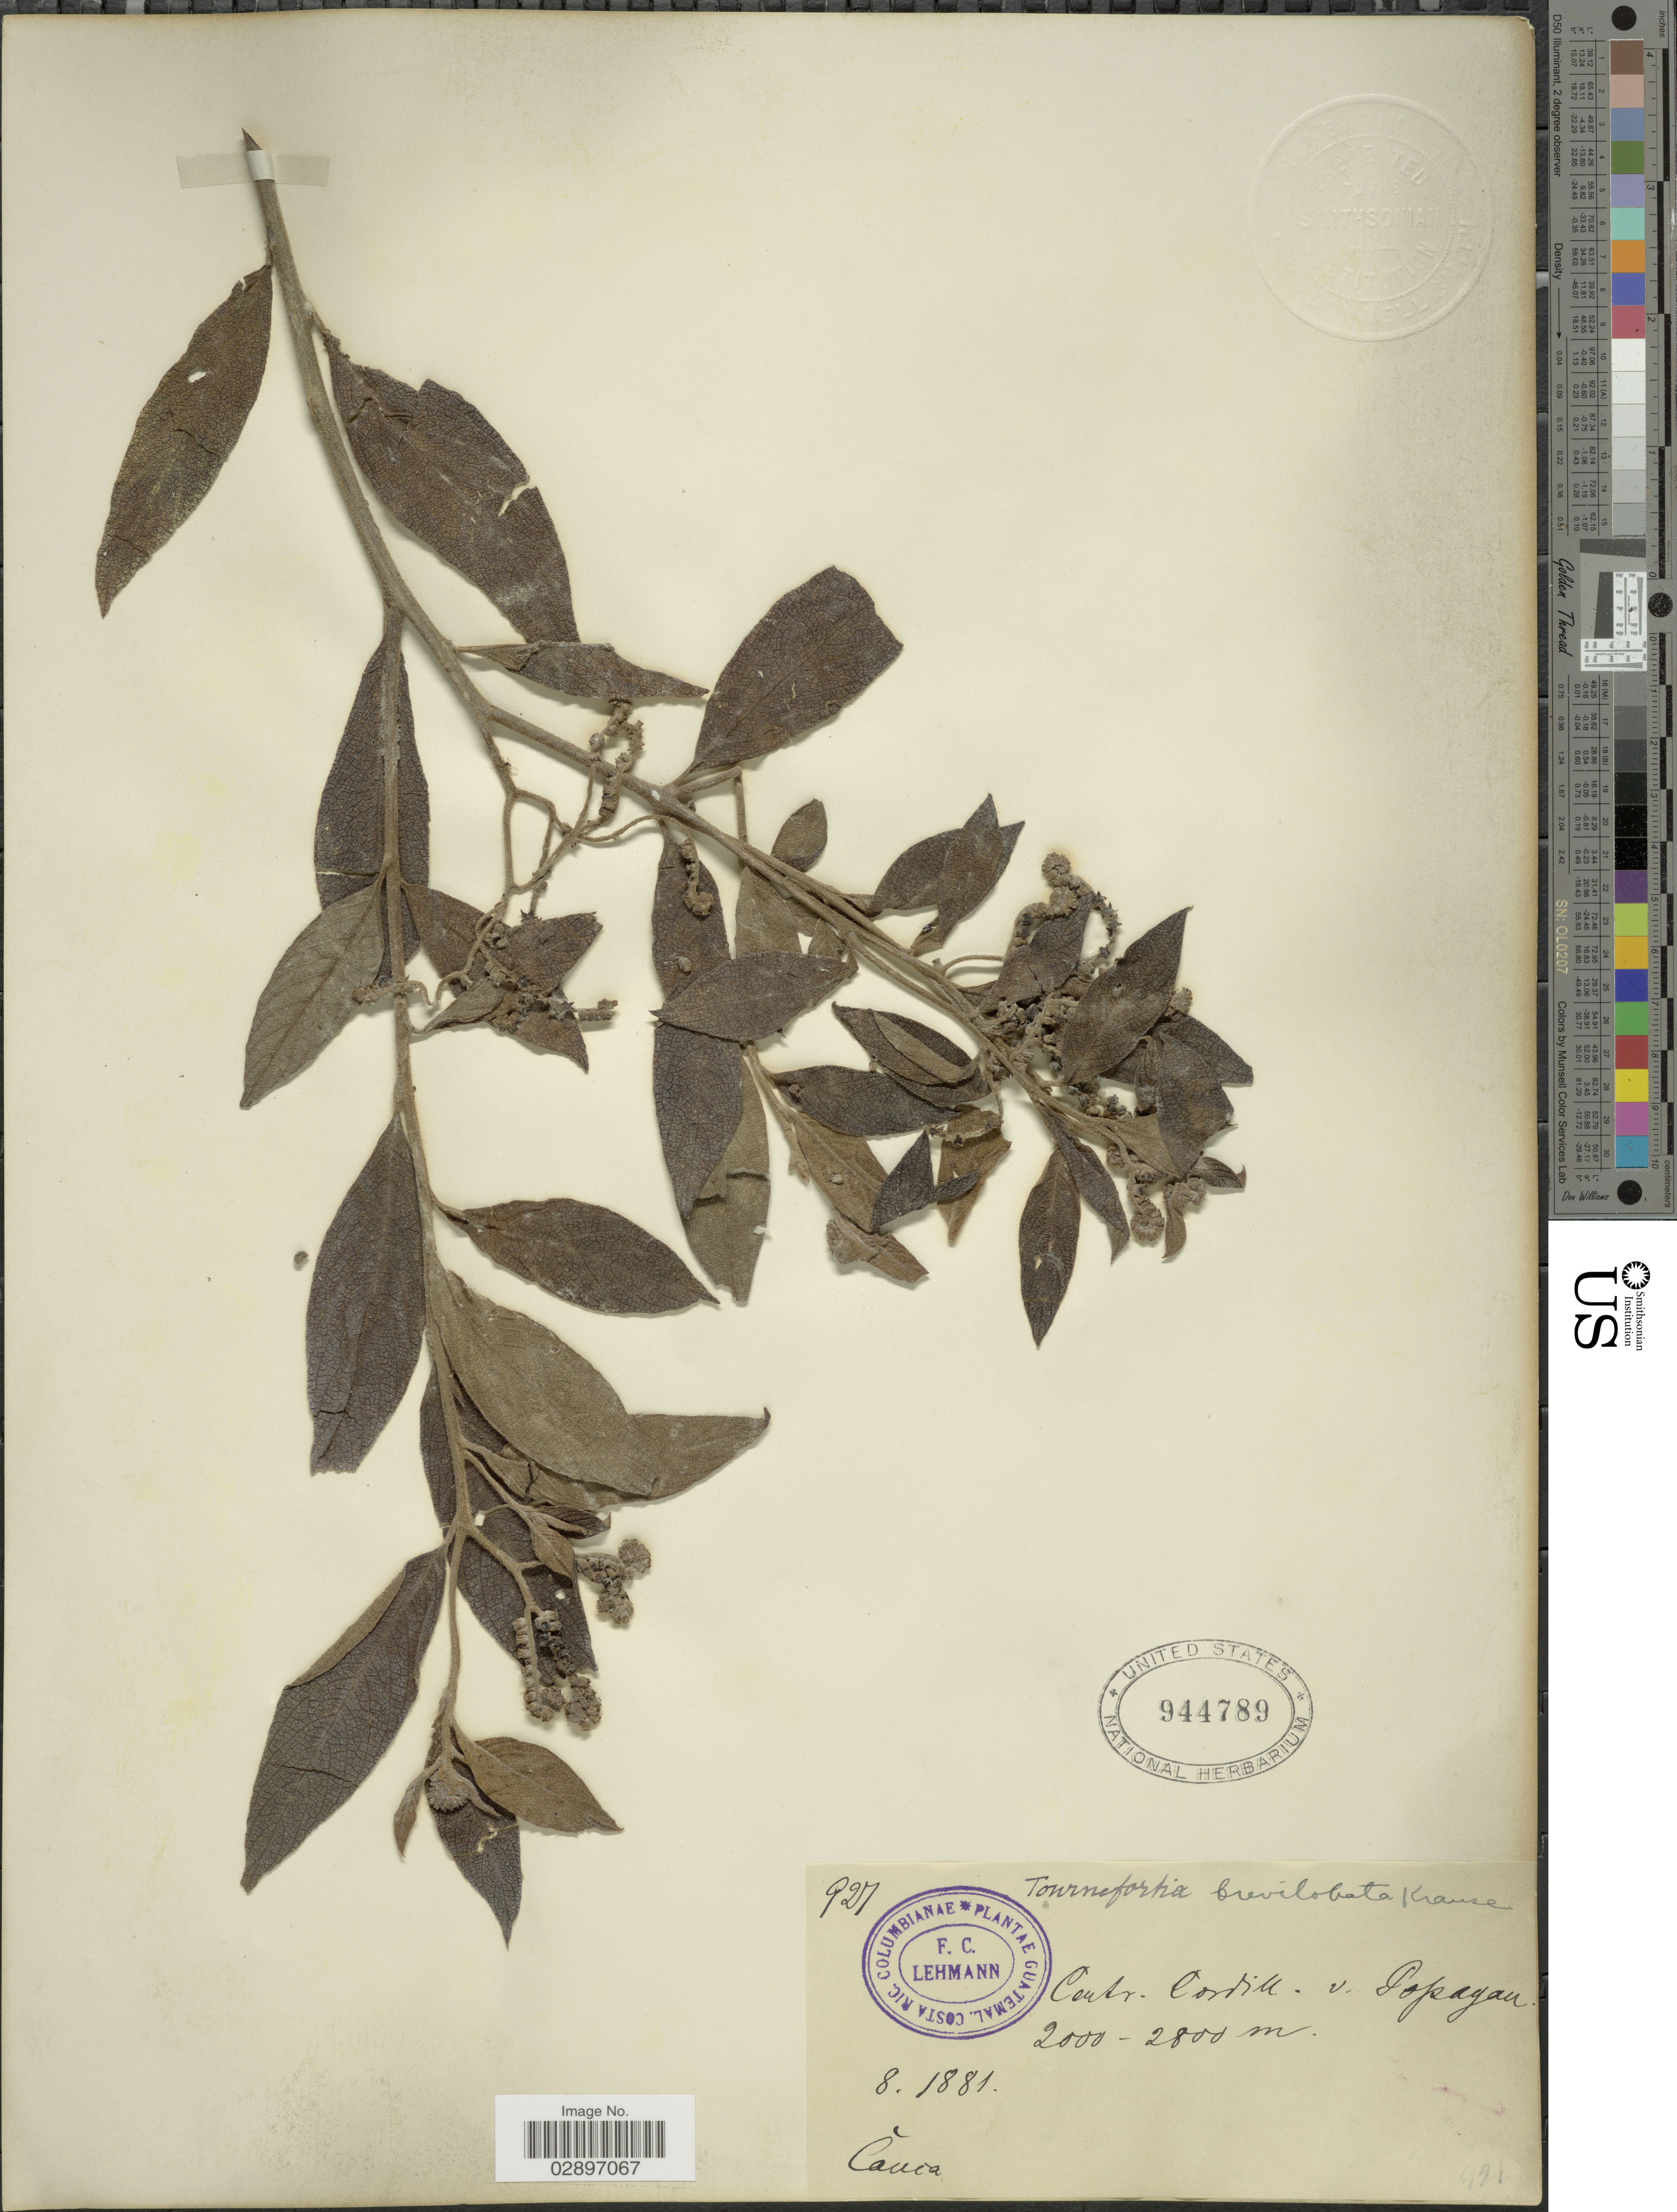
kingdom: Plantae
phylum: Tracheophyta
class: Magnoliopsida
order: Boraginales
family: Heliotropiaceae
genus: Tournefortia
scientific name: Tournefortia brevilobata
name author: K. Krause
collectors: F. C. Lehmann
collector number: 927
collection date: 1881-08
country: Colombia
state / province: Cauca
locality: Cautr. Cordill. v. Popayan.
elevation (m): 2000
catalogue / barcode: US 944789